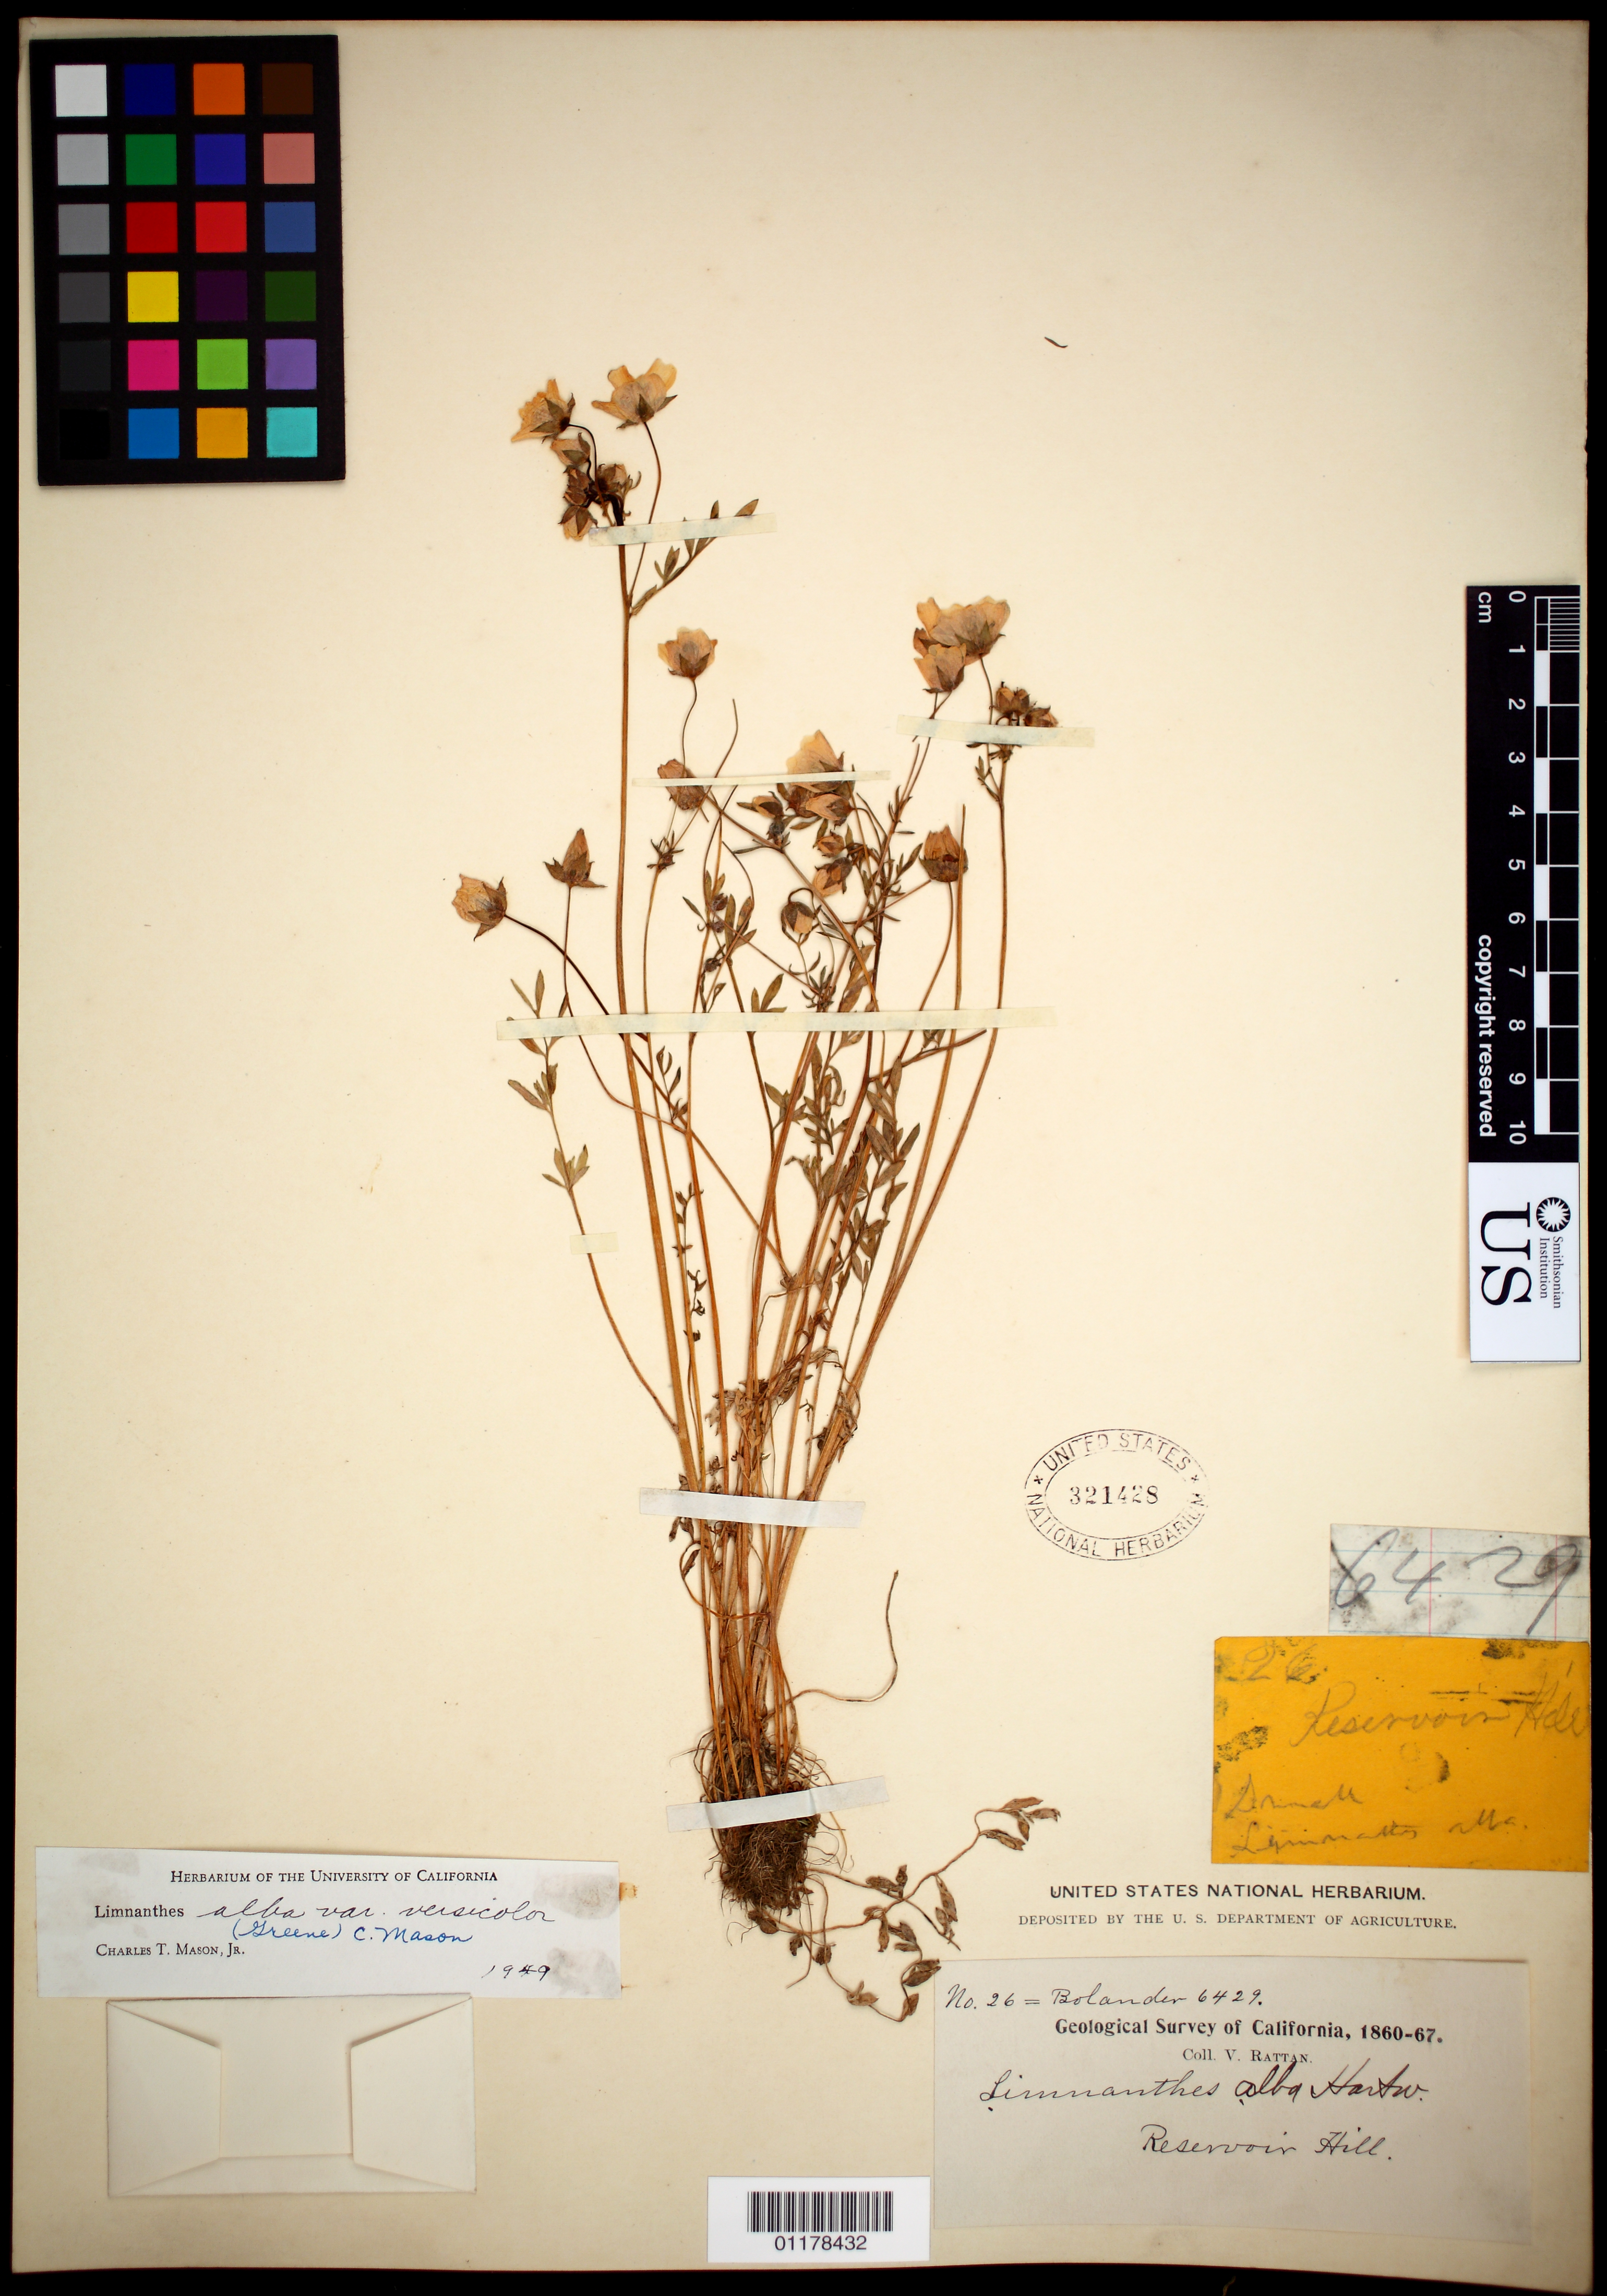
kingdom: Plantae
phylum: Tracheophyta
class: Magnoliopsida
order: Brassicales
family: Limnanthaceae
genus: Limnanthes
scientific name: Limnanthes alba var. versicolor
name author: (Greene) C.T. Mason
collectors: V. Rattan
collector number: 26=Bolander 6429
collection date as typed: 1860 to -- --- 1867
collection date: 1860/1867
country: United States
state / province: California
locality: Reservoir Hill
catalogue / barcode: US 321428